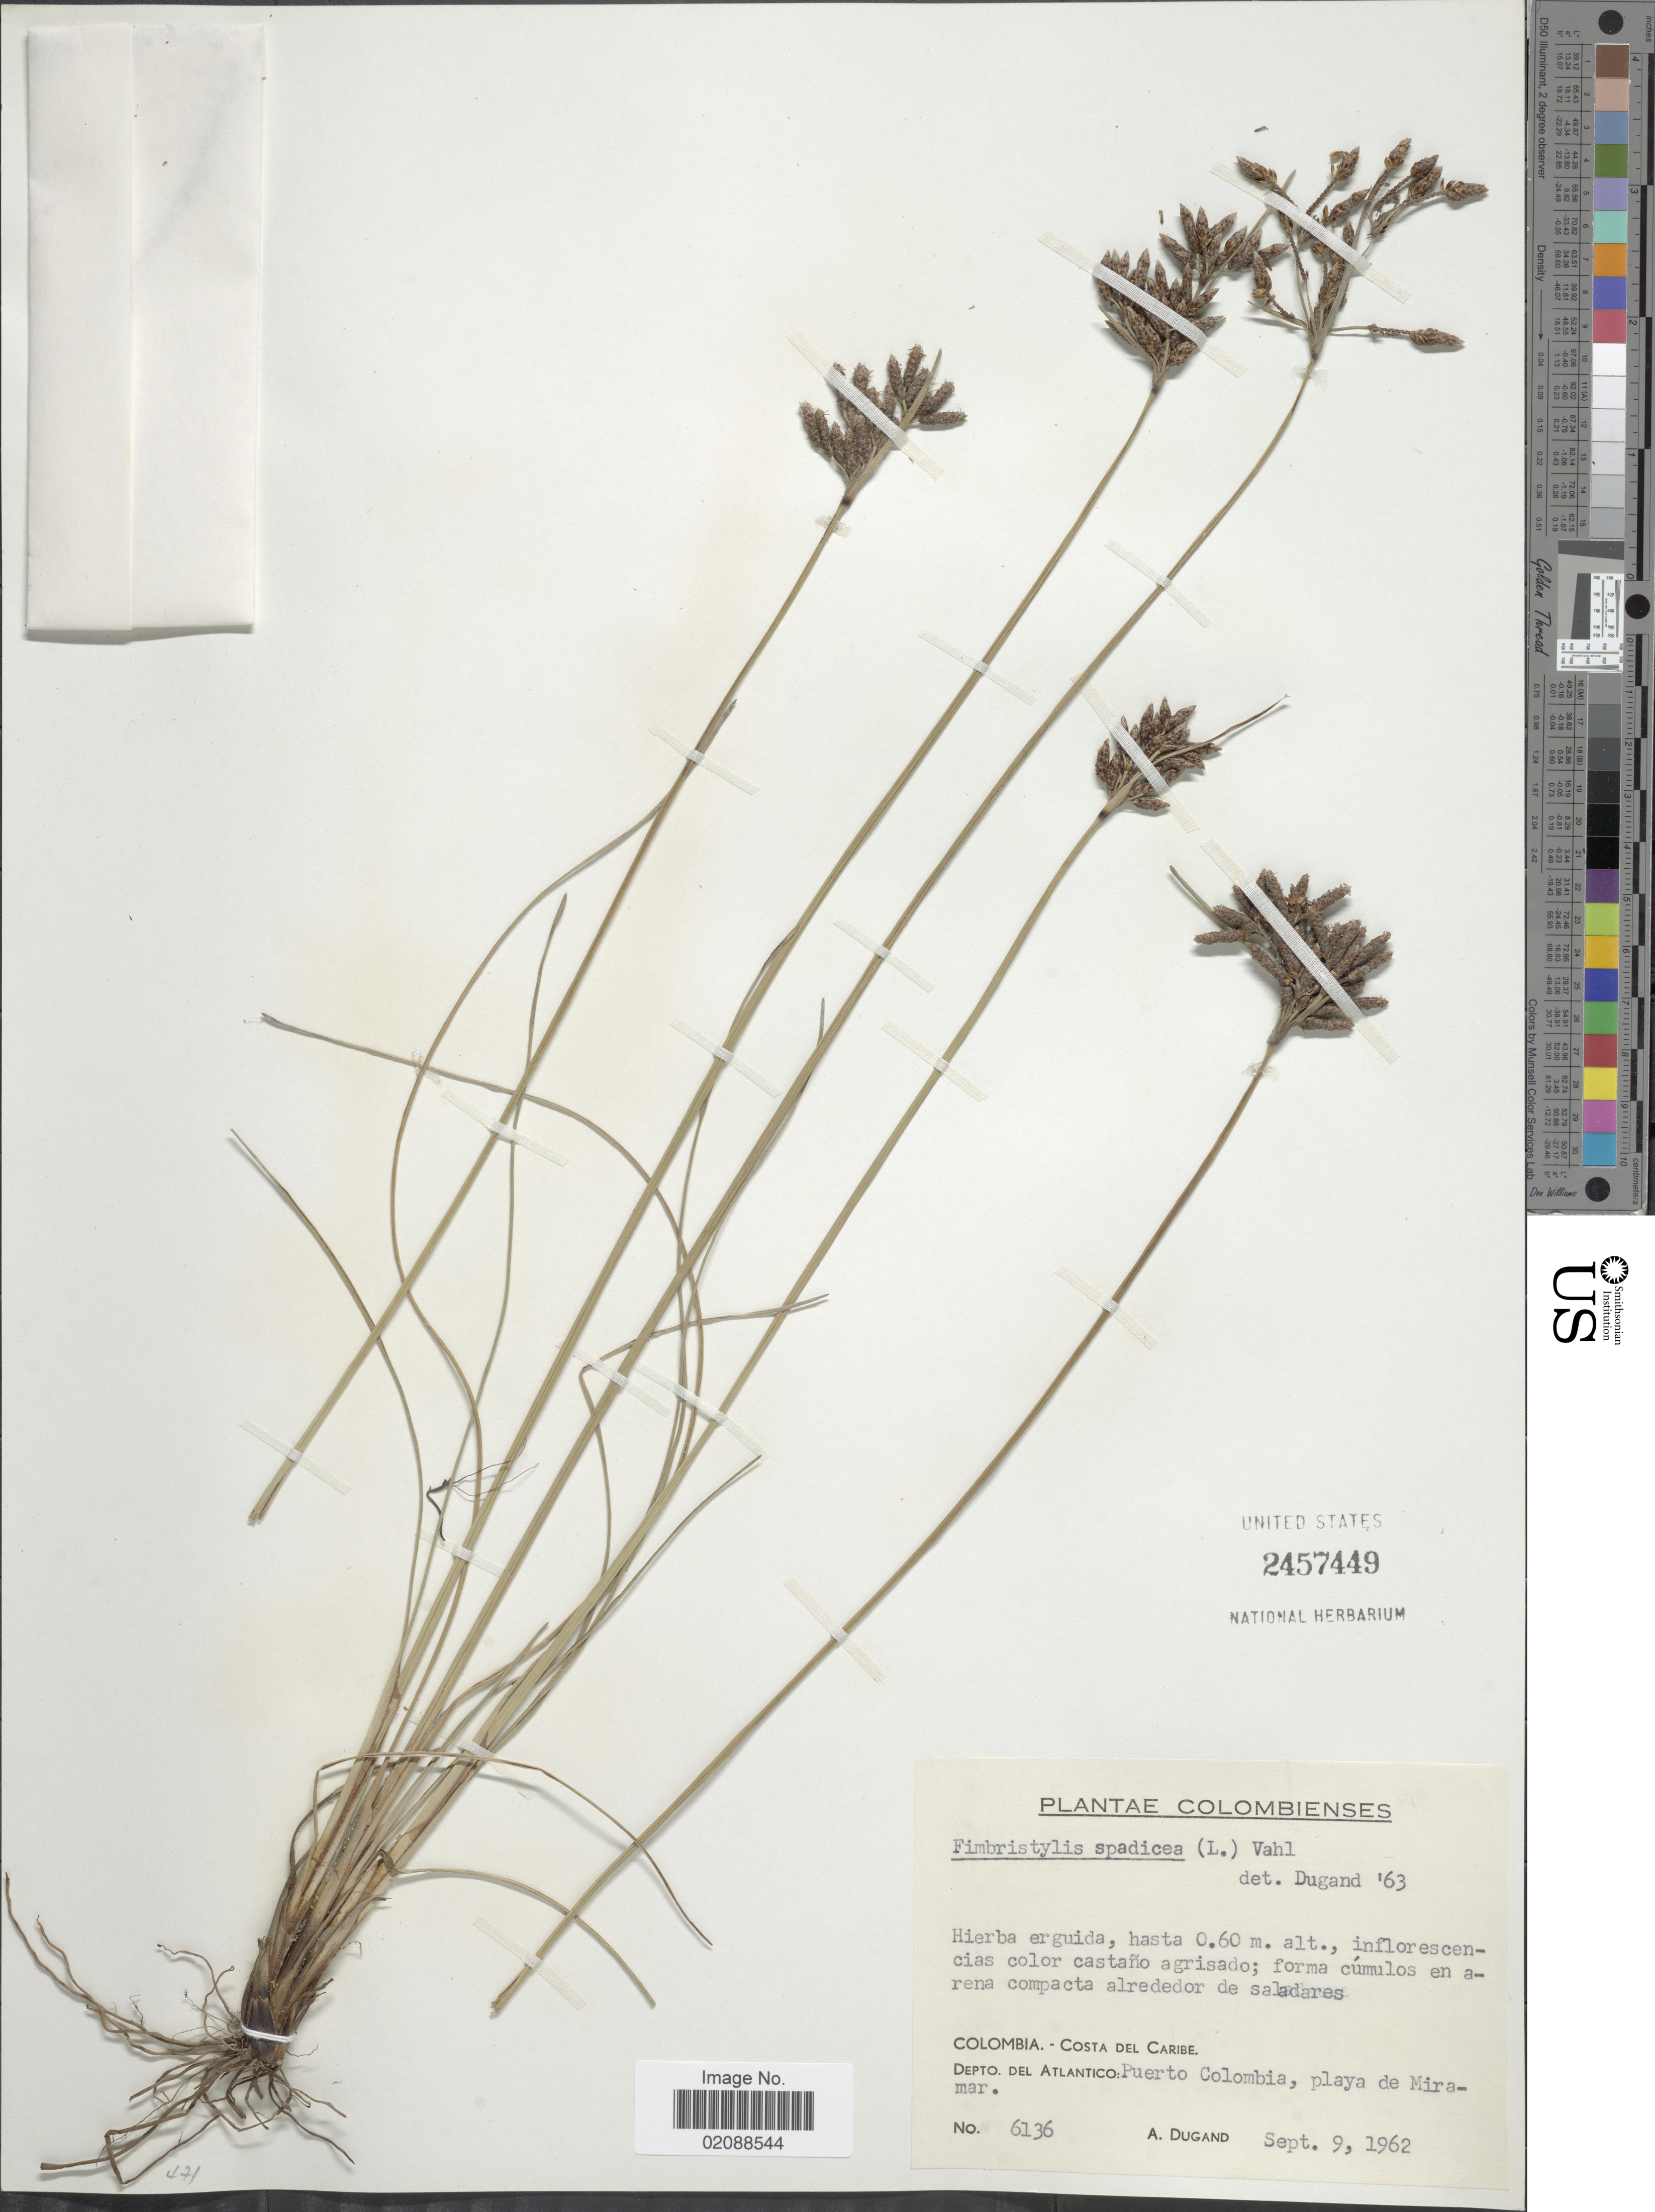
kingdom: Plantae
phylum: Tracheophyta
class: Liliopsida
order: Poales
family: Cyperaceae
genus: Fimbristylis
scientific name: Fimbristylis spadicea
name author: (L.) Vahl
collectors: A. Dugand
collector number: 6136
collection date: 1962-09-09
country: Colombia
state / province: Atlántico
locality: Colombienses. Costa del Caribe. Puerto Colombia, playa de Miramar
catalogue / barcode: US 2457449